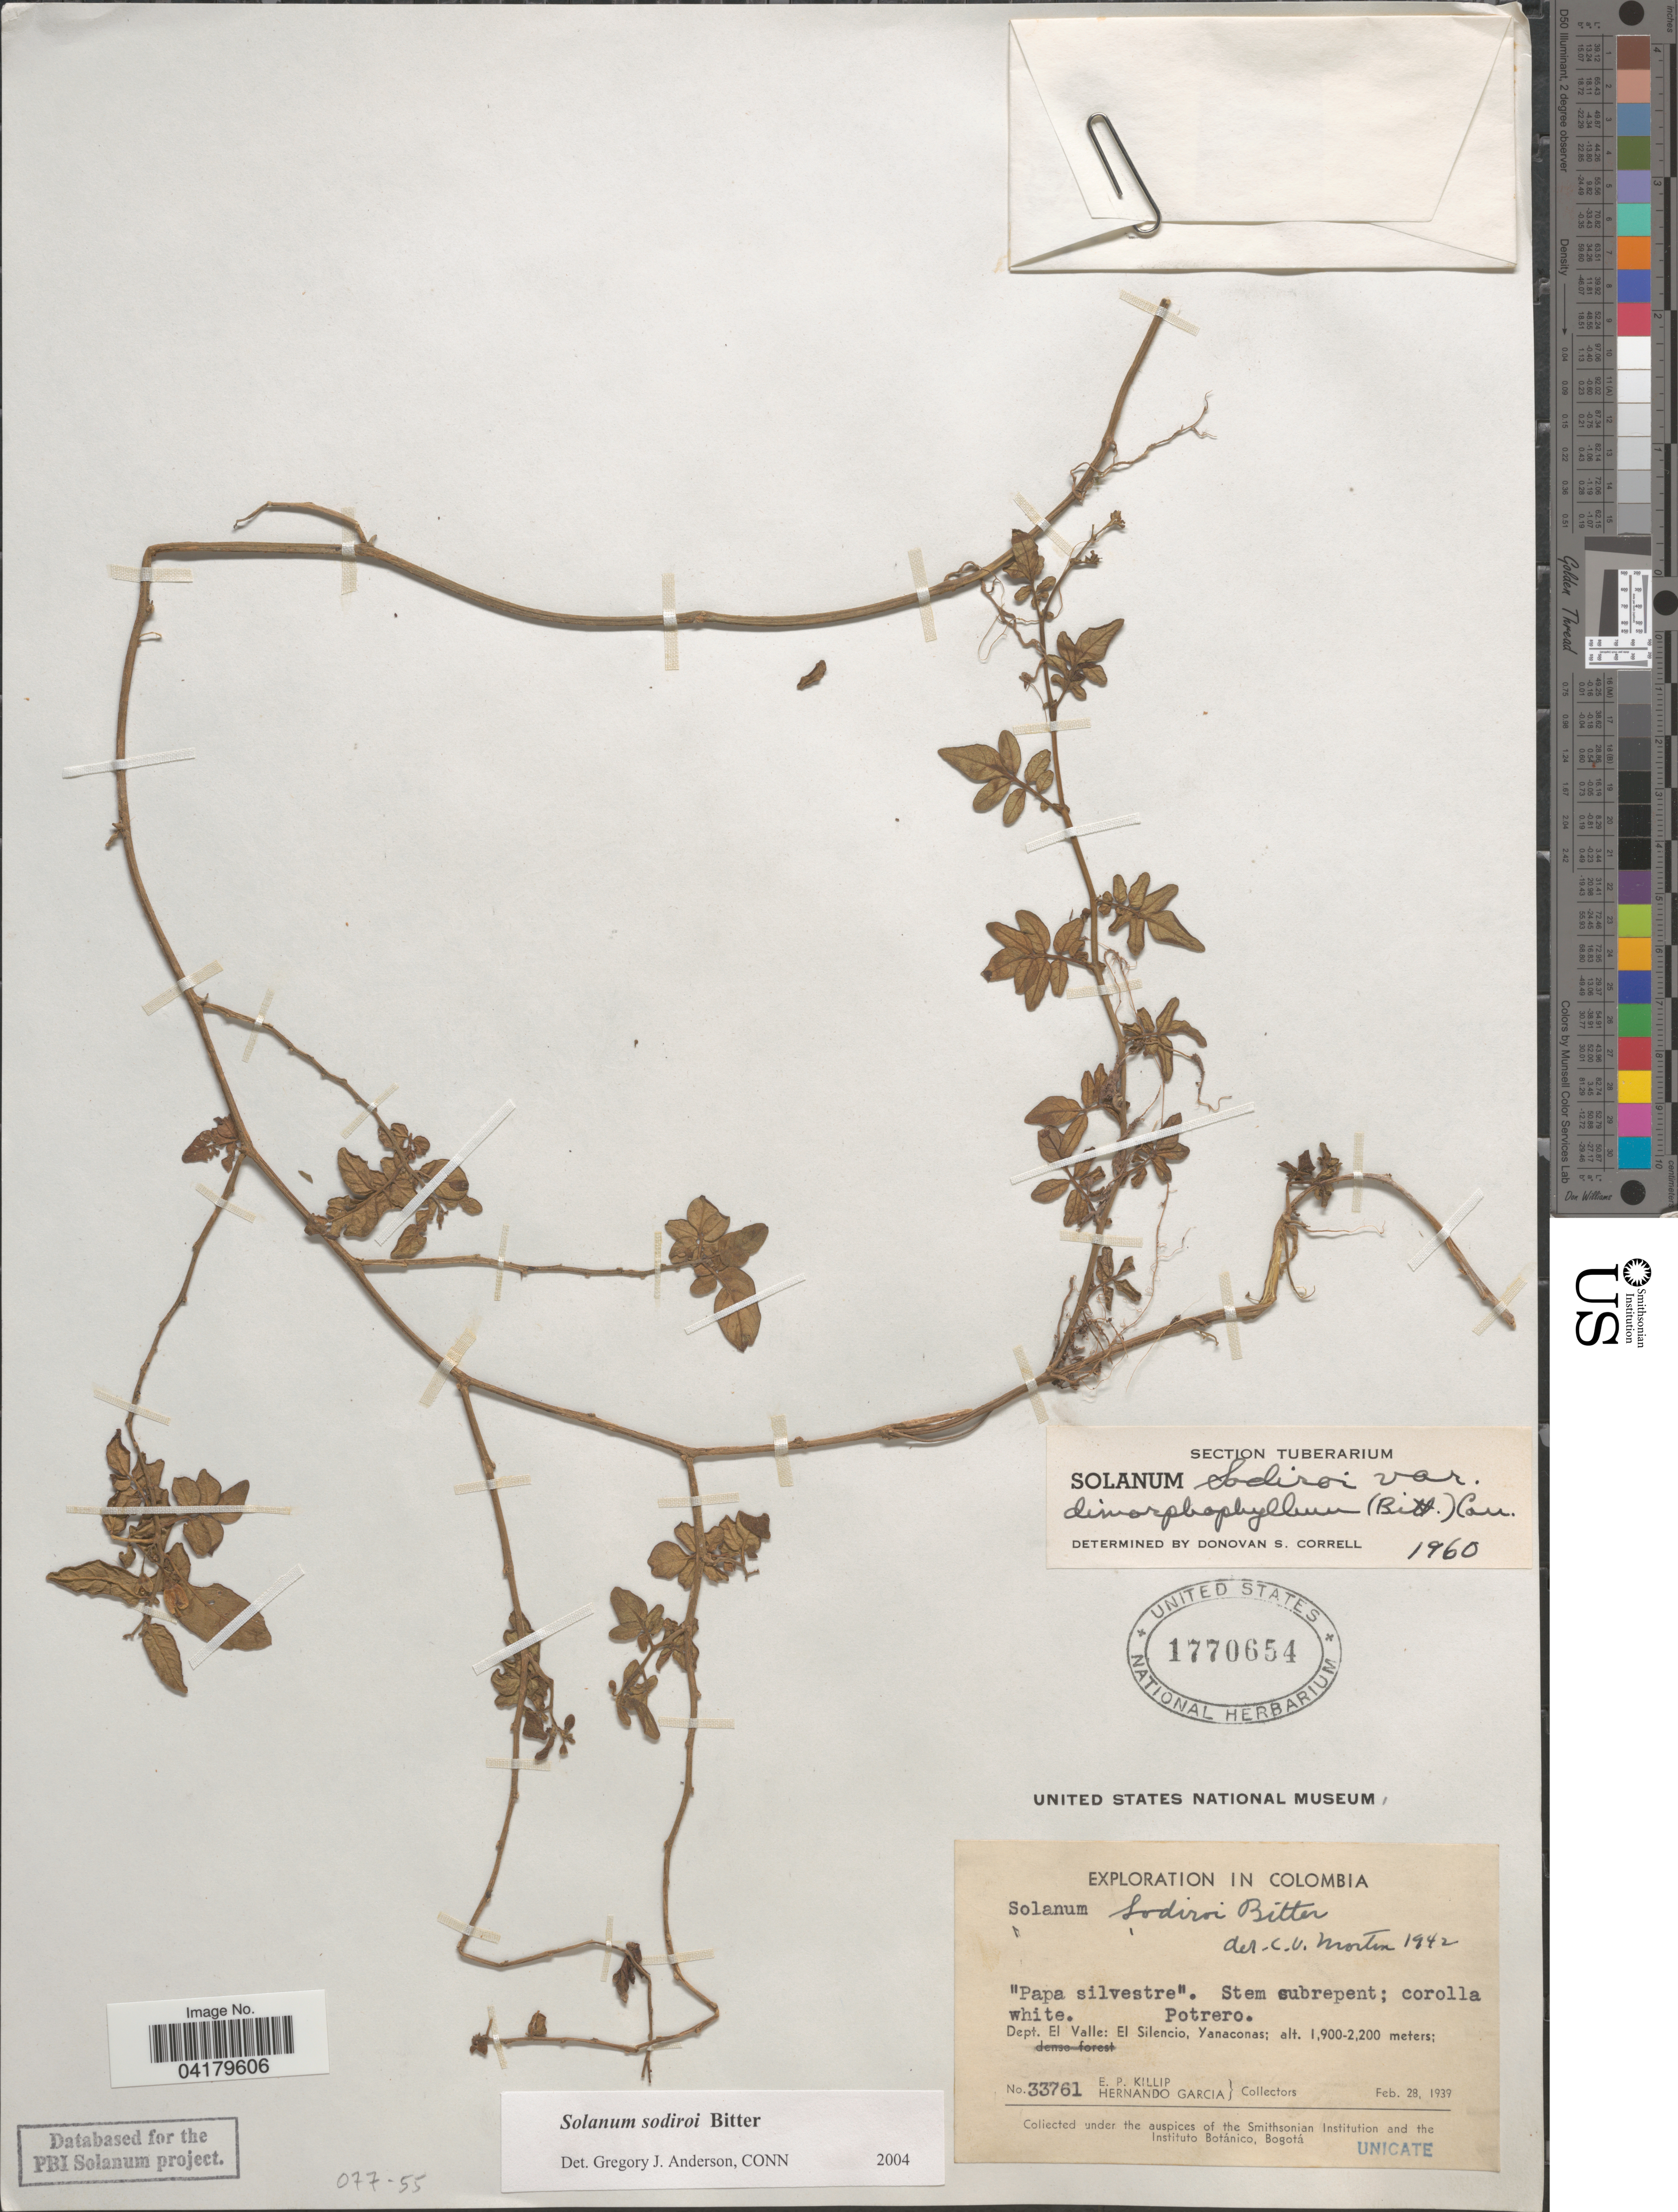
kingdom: Plantae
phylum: Tracheophyta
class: Magnoliopsida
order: Solanales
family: Solanaceae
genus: Solanum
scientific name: Solanum sodiroi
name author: Bitter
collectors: E. P. Killip & H. Garcia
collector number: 33761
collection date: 1939-02-28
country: Colombia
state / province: Valle del Cauca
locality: Dept. El Valle: EL Silencio, Yanaconas.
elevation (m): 1900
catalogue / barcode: US 1770654